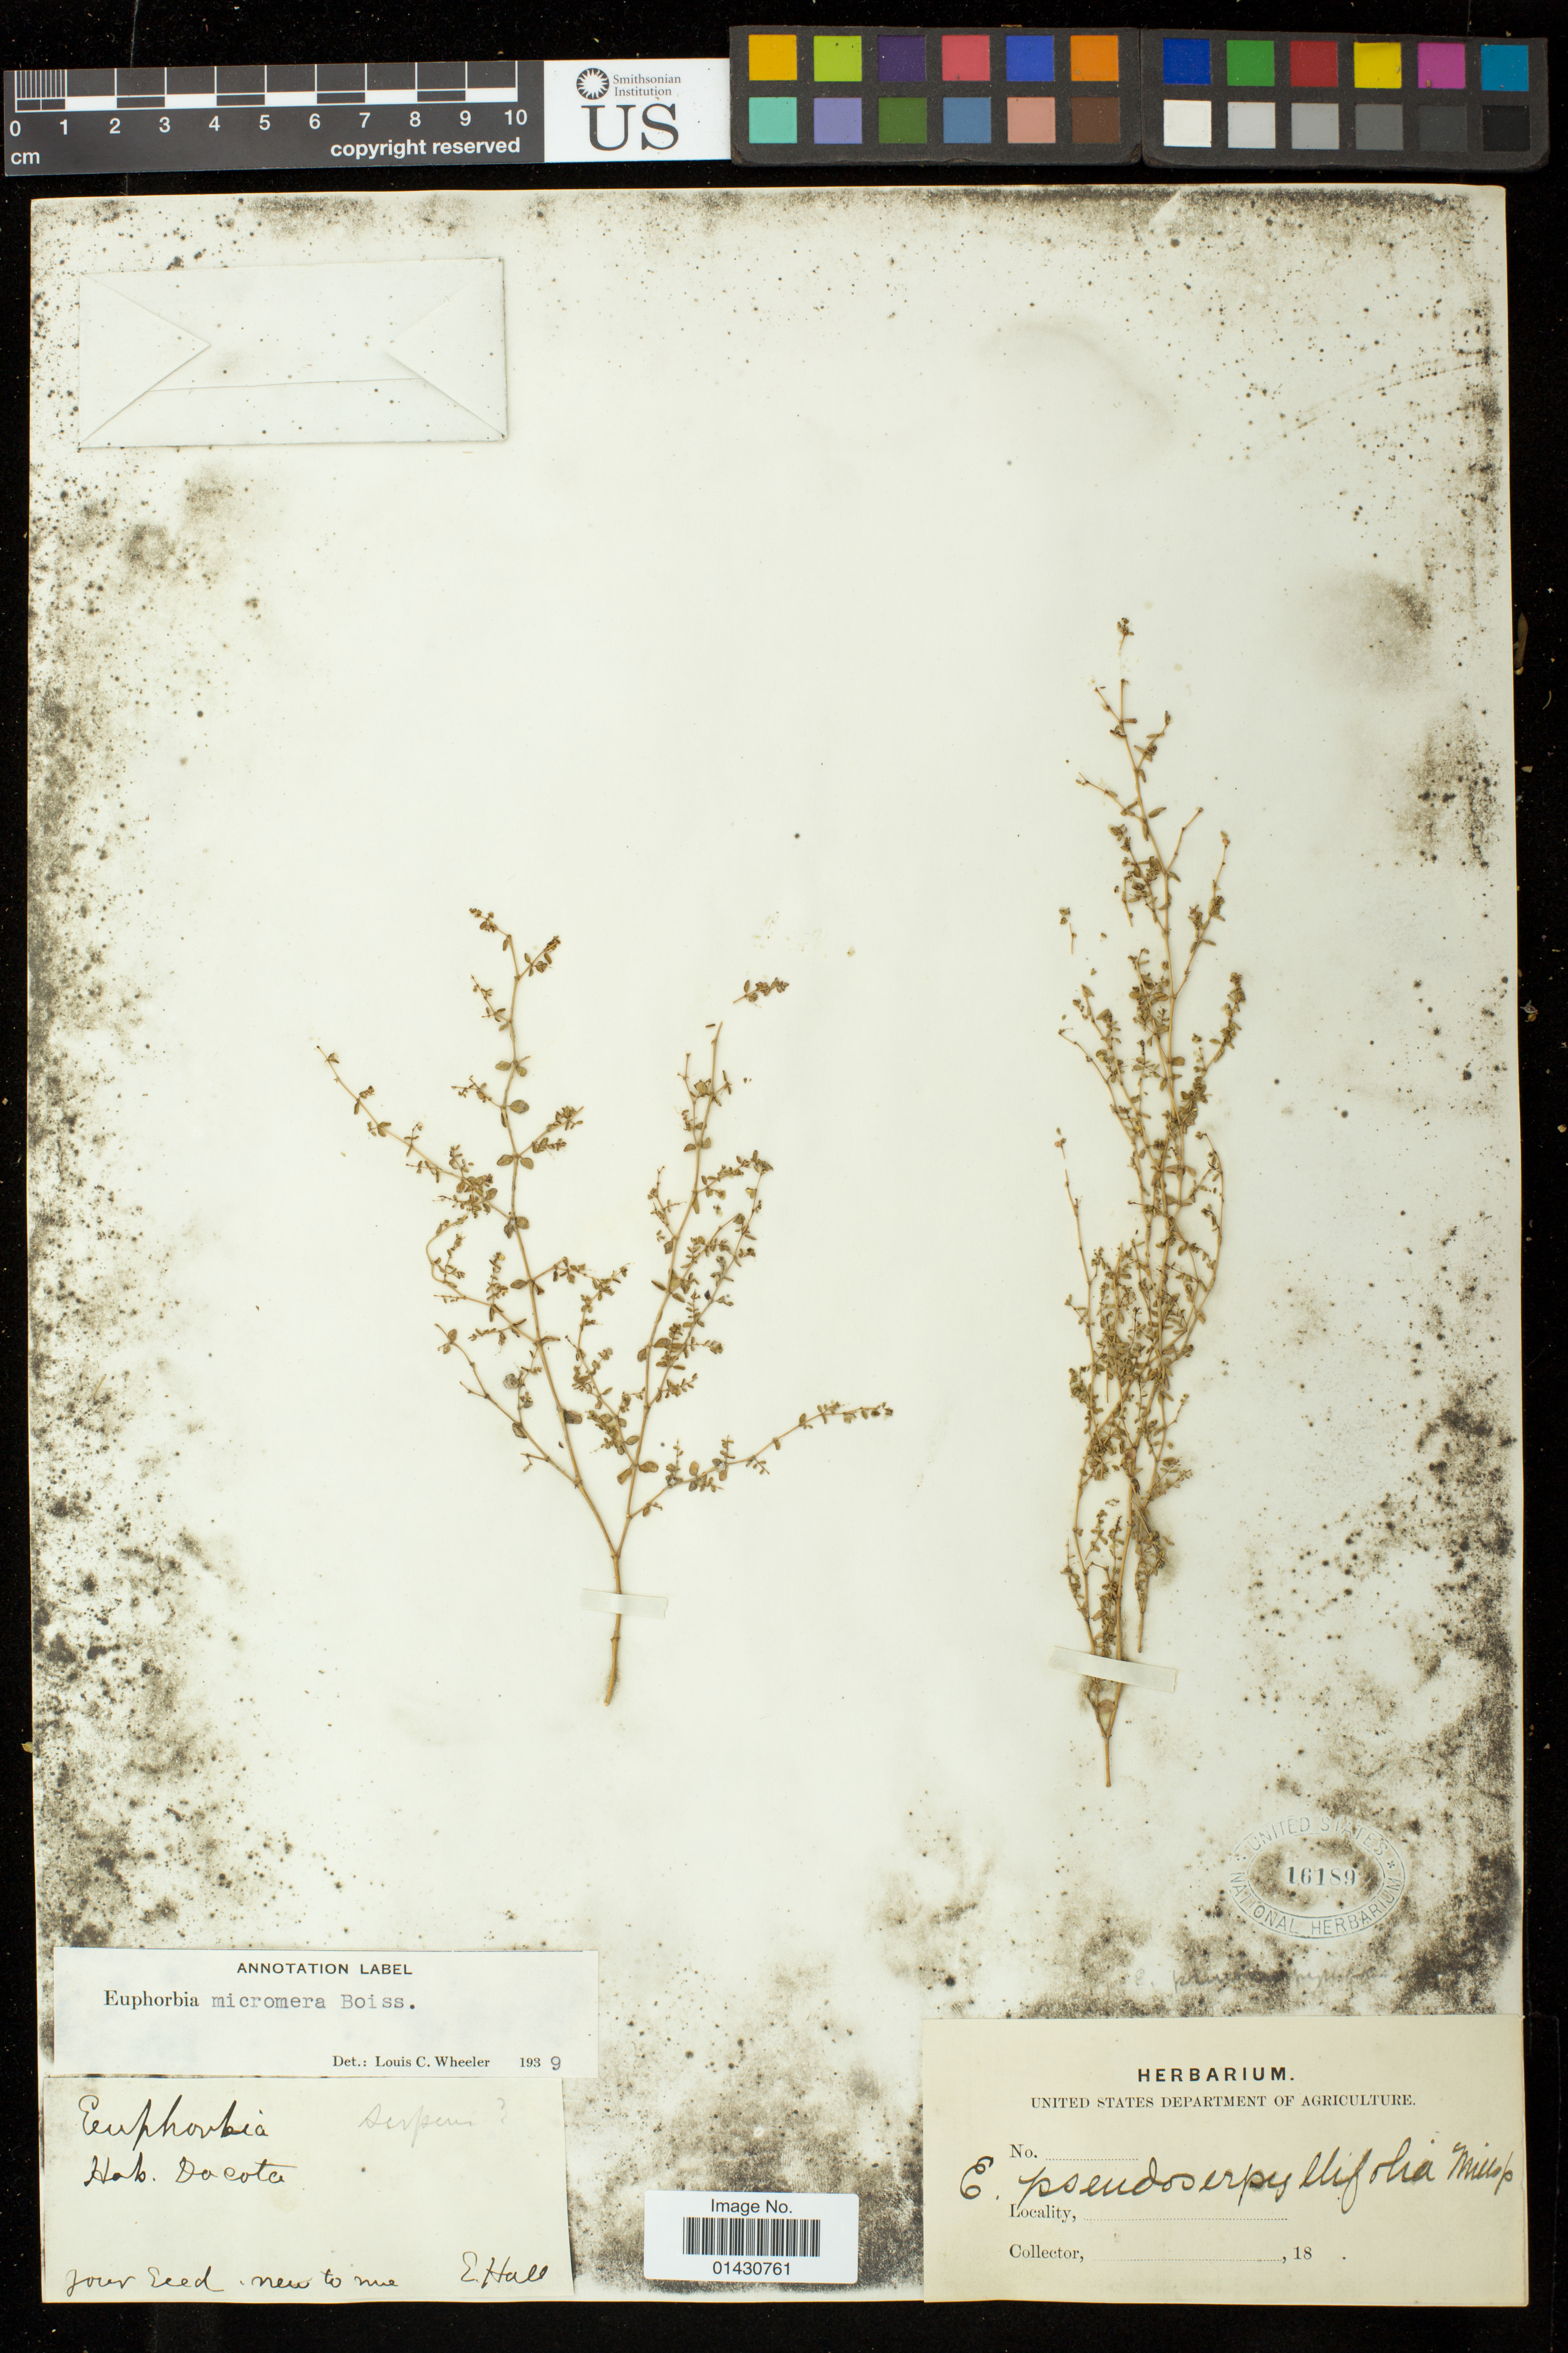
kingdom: Plantae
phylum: Tracheophyta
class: Magnoliopsida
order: Malpighiales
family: Euphorbiaceae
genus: Euphorbia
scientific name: Euphorbia micromera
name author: Boiss.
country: United States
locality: Dacota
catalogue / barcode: US 16189